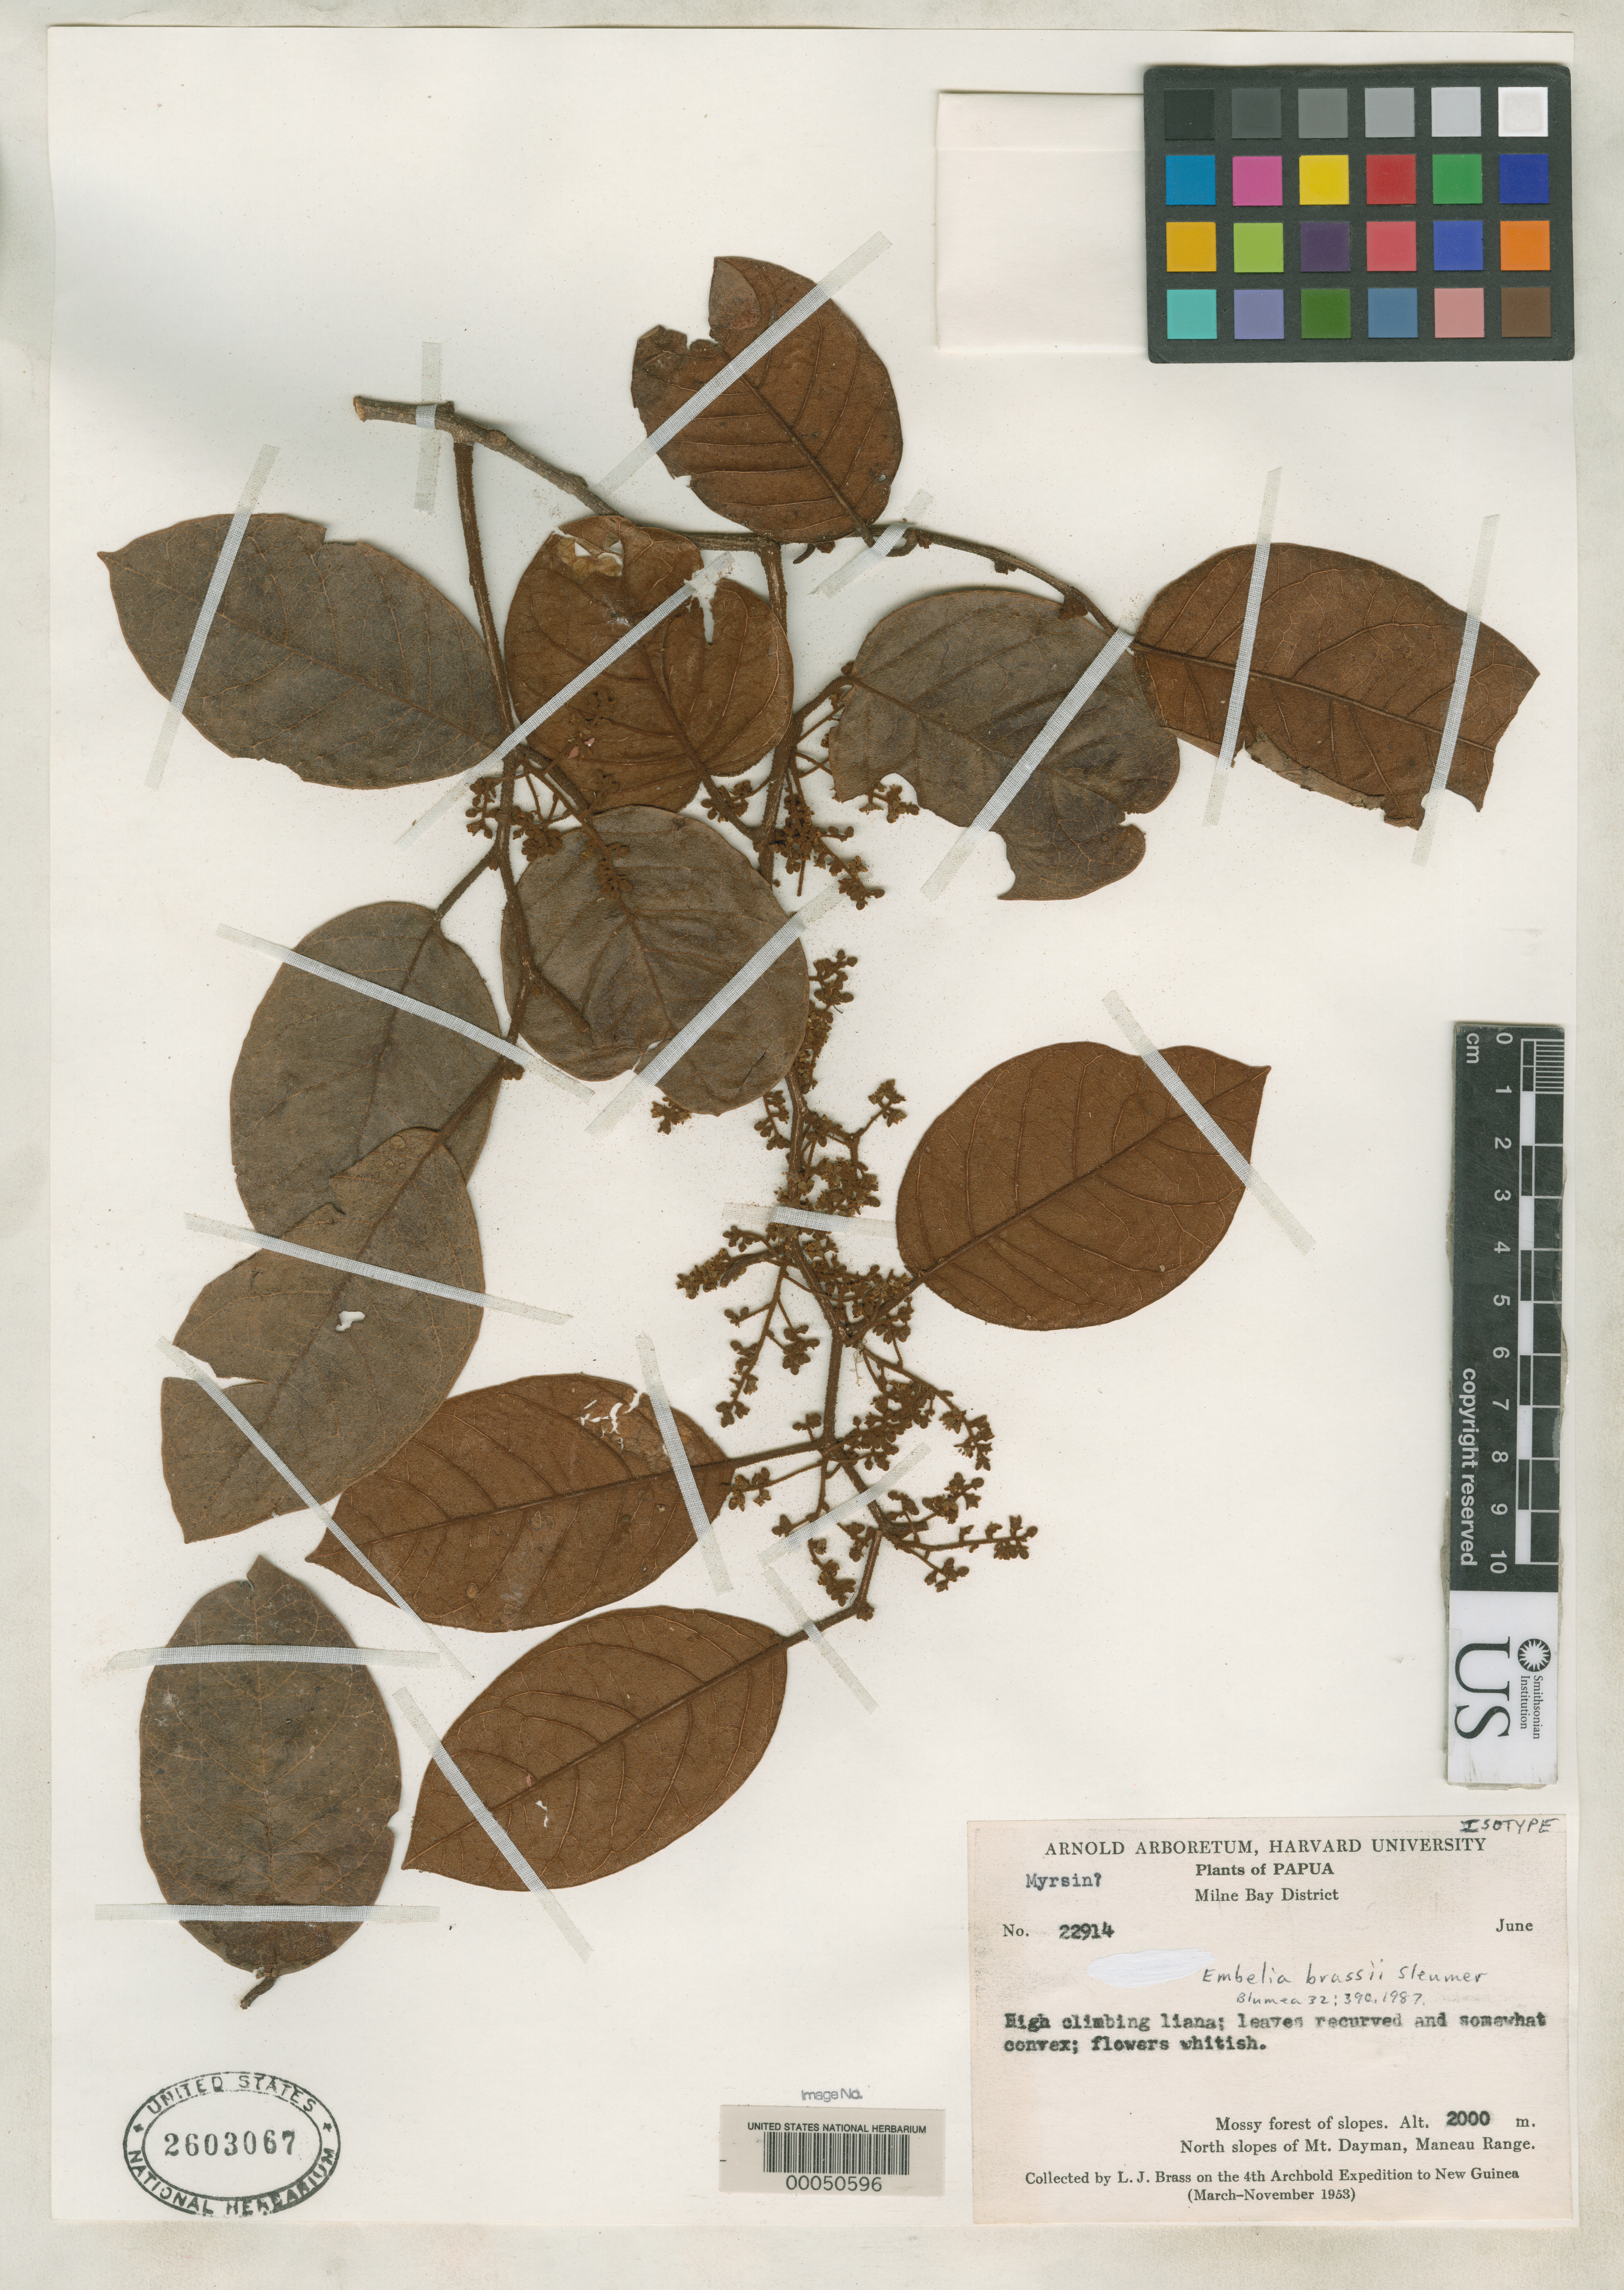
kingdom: Plantae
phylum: Tracheophyta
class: Magnoliopsida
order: Ericales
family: Primulaceae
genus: Embelia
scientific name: Embelia brassii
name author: Sleumer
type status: Isotype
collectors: L. J. Brass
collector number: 22914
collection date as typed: Jun 1953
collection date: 1953-06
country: Papua New Guinea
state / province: Milne Bay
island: New Guinea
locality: N slopes of Mount Dayman, Maneau Range.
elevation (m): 2000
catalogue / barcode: US 2603067